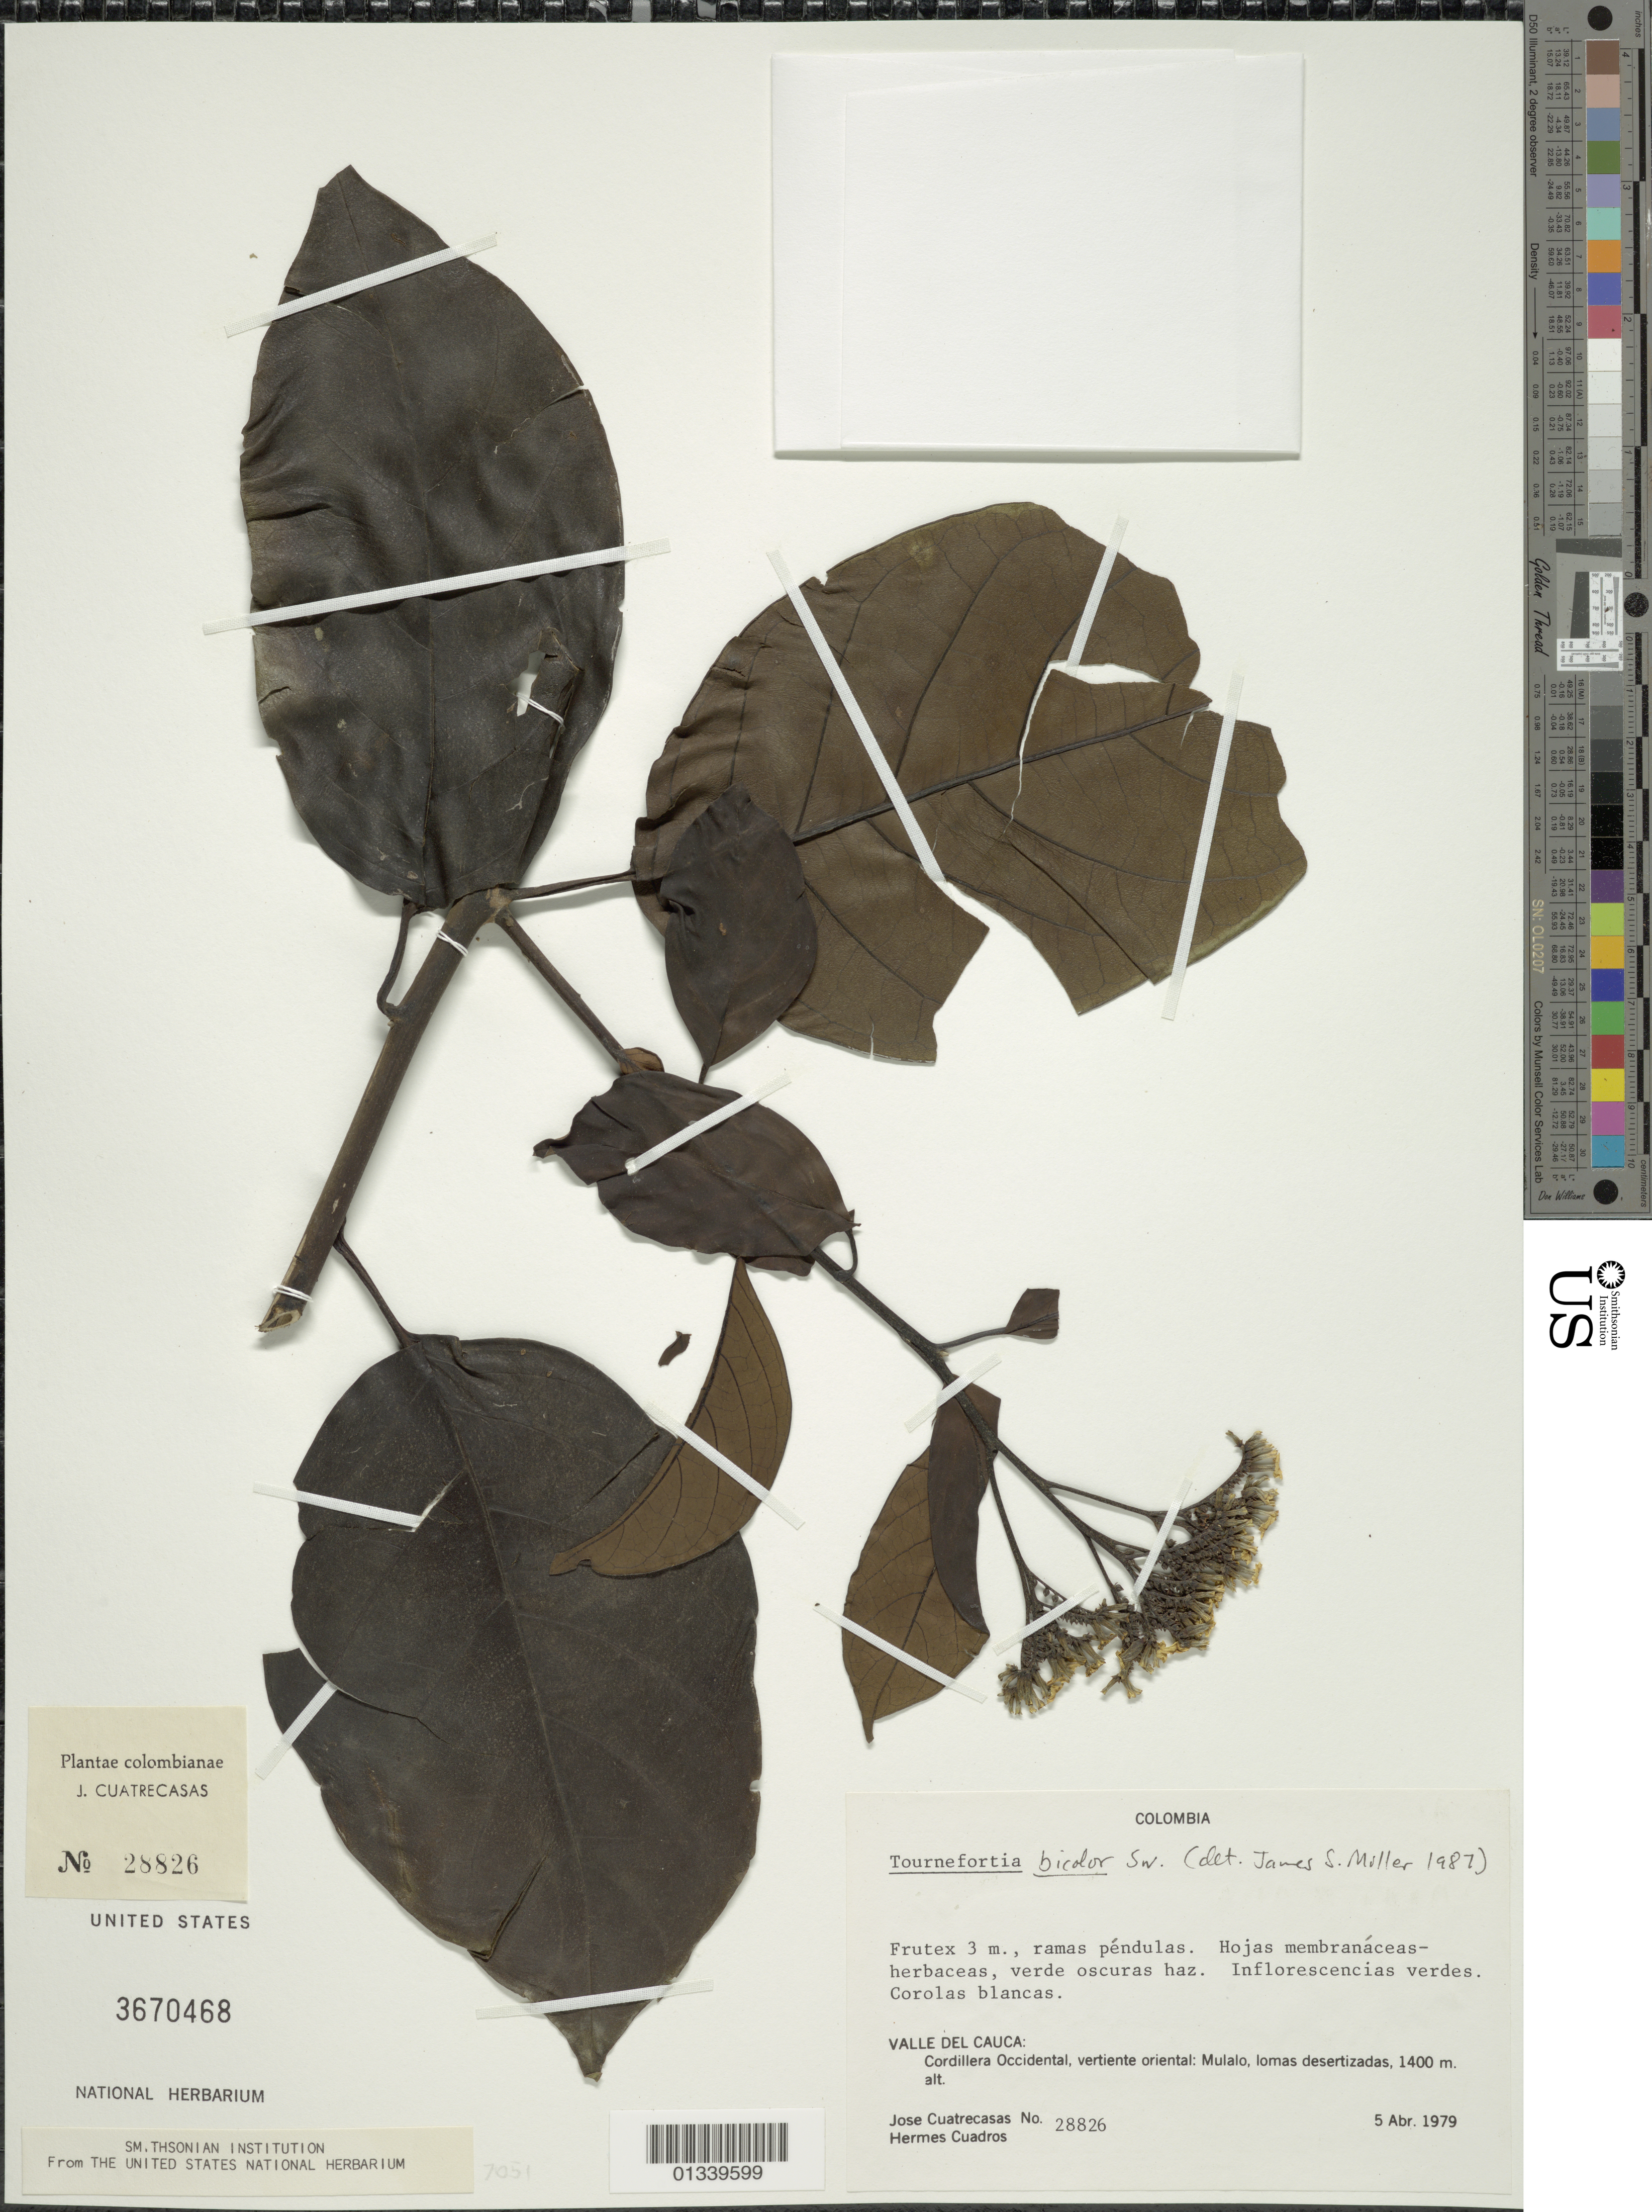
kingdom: Plantae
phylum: Tracheophyta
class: Magnoliopsida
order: Boraginales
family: Heliotropiaceae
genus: Tournefortia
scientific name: Tournefortia bicolor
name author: Sw.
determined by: Miller, J. S.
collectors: J. Cuatrecasas & H. Cuadros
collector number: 28826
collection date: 1979-04-05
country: Colombia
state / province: Valle del Cauca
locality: Cordillera Occidental, vertiente oriental: Mulalo, lomas deserizadas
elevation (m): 1400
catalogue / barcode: US 3670468